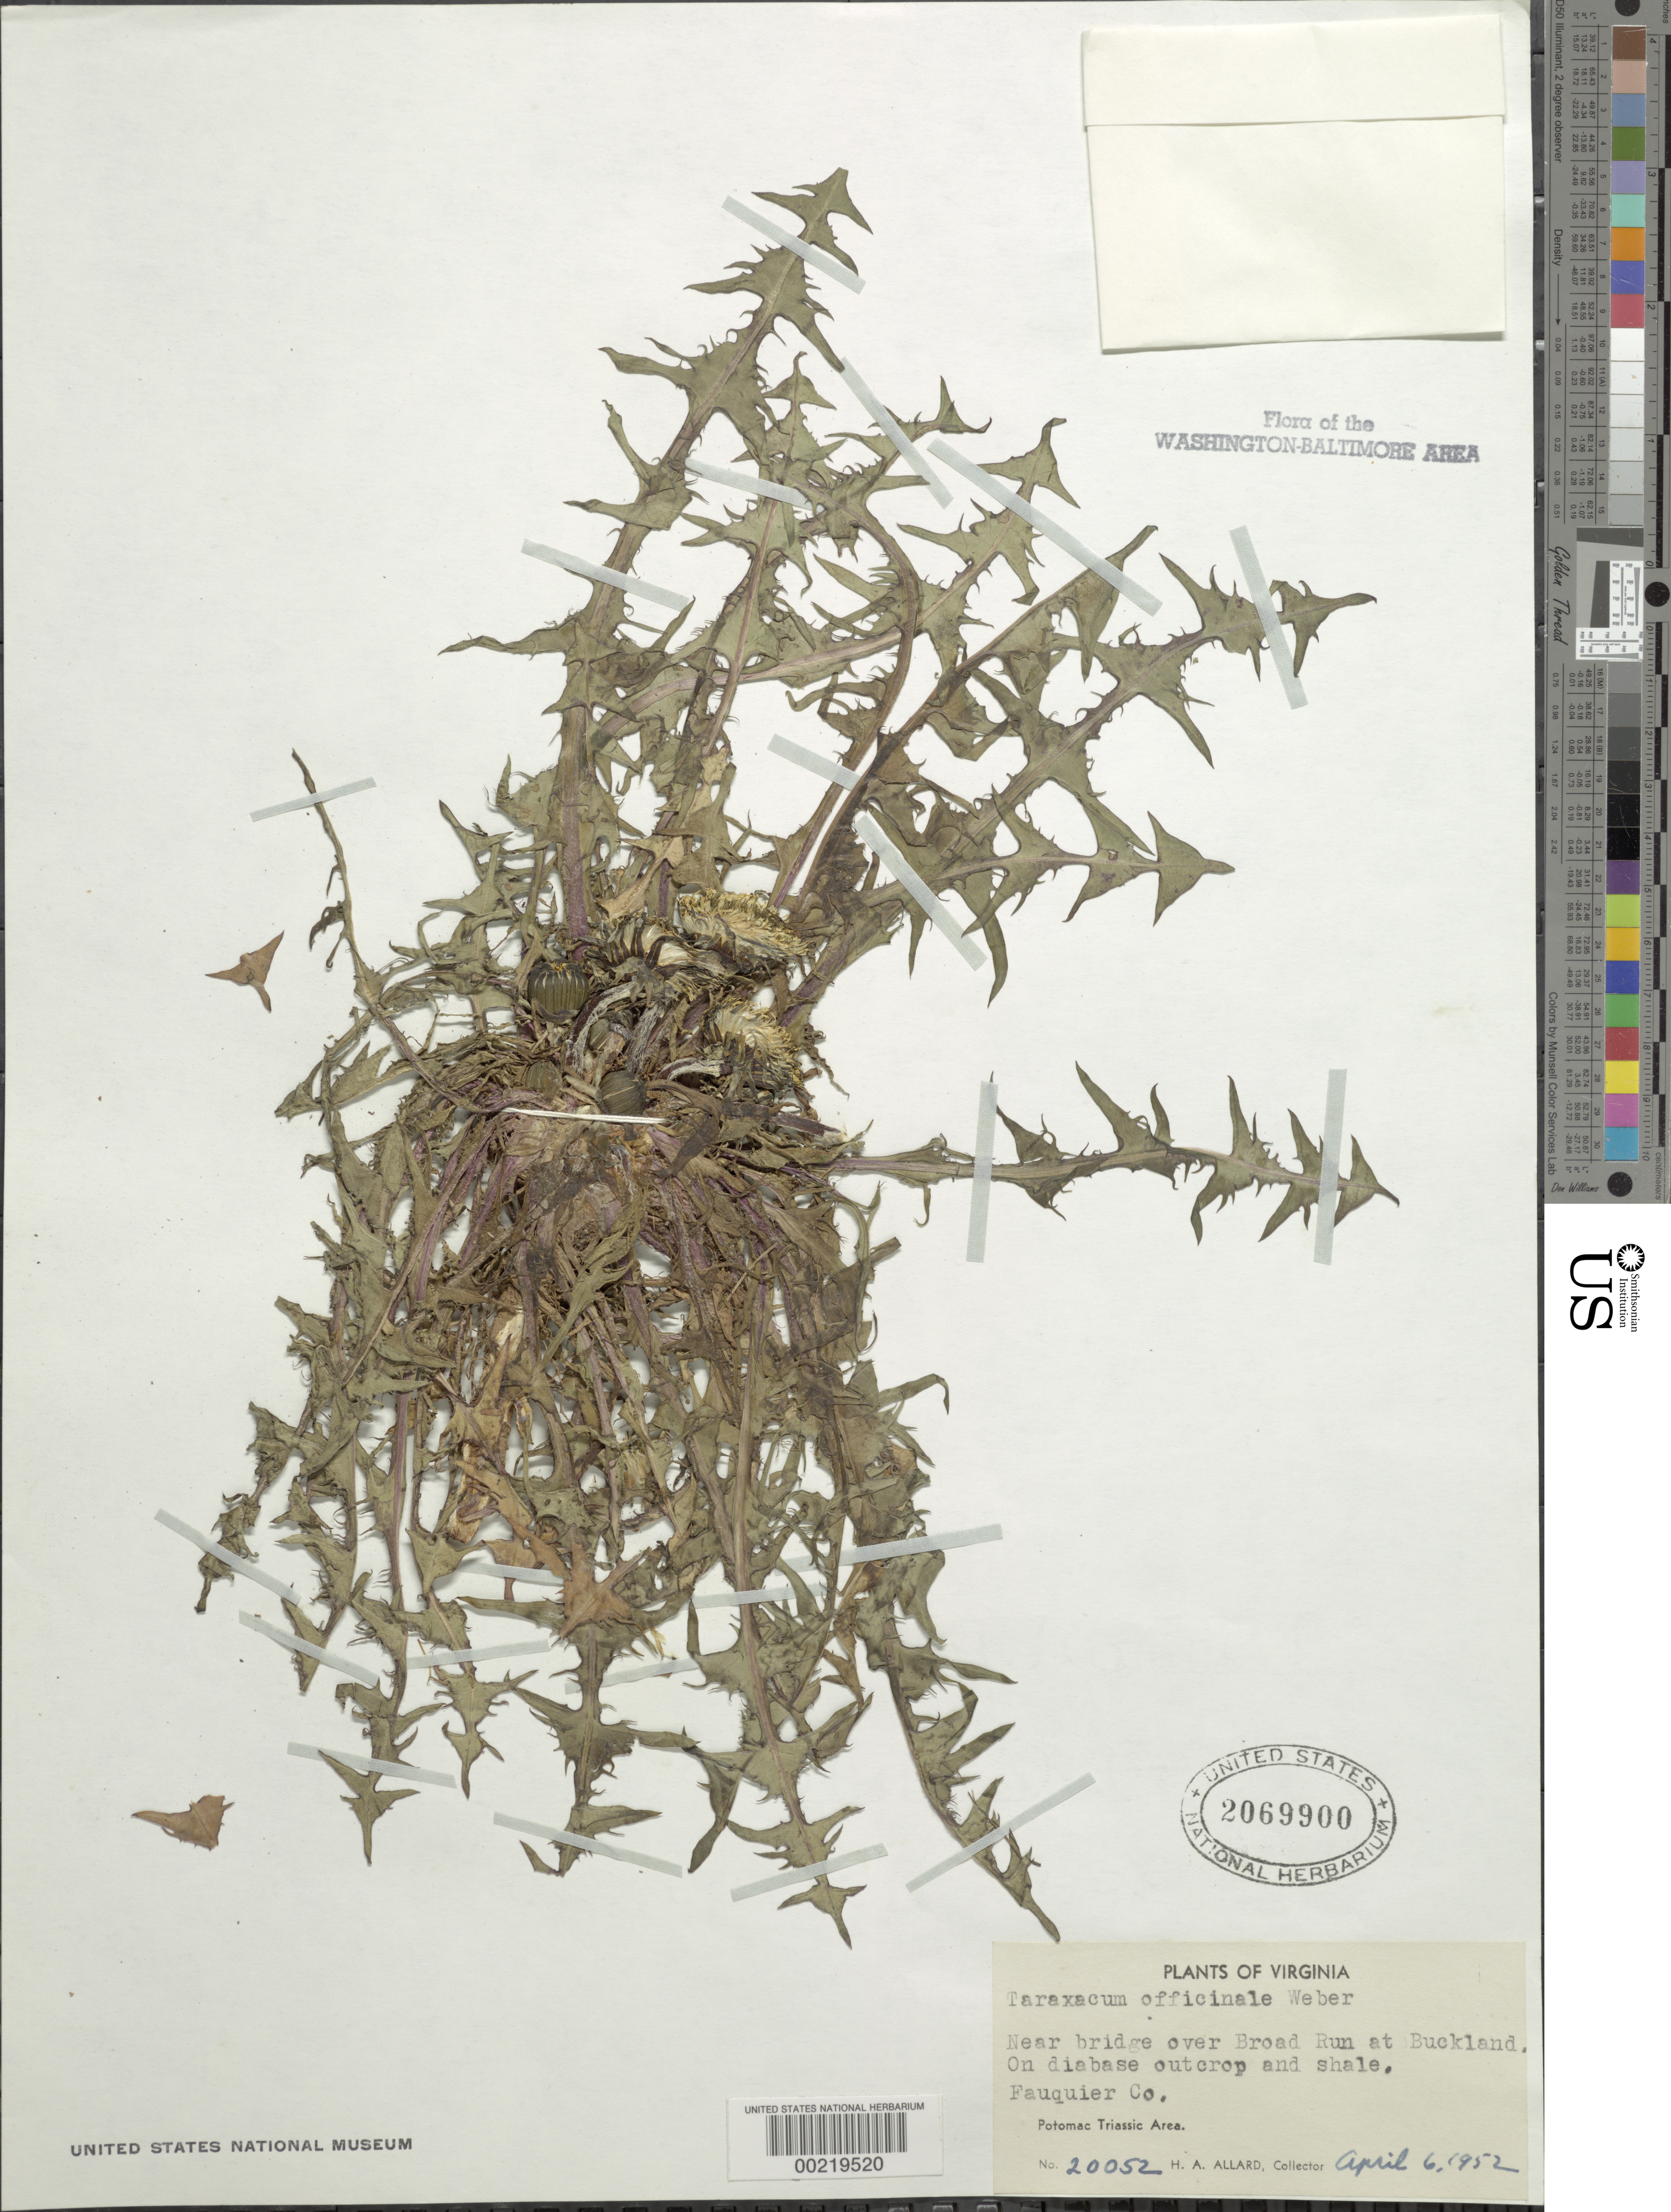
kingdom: Plantae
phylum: Tracheophyta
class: Magnoliopsida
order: Asterales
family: Asteraceae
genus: Taraxacum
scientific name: Taraxacum officinale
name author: G.H. Weber ex F.H. Wigg.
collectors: H. A. Allard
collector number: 20052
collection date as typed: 06 Apr 1952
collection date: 1952-04-06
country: United States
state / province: Virginia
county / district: Fauquier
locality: Broad Run Bridge at Buckland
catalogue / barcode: US 2069900